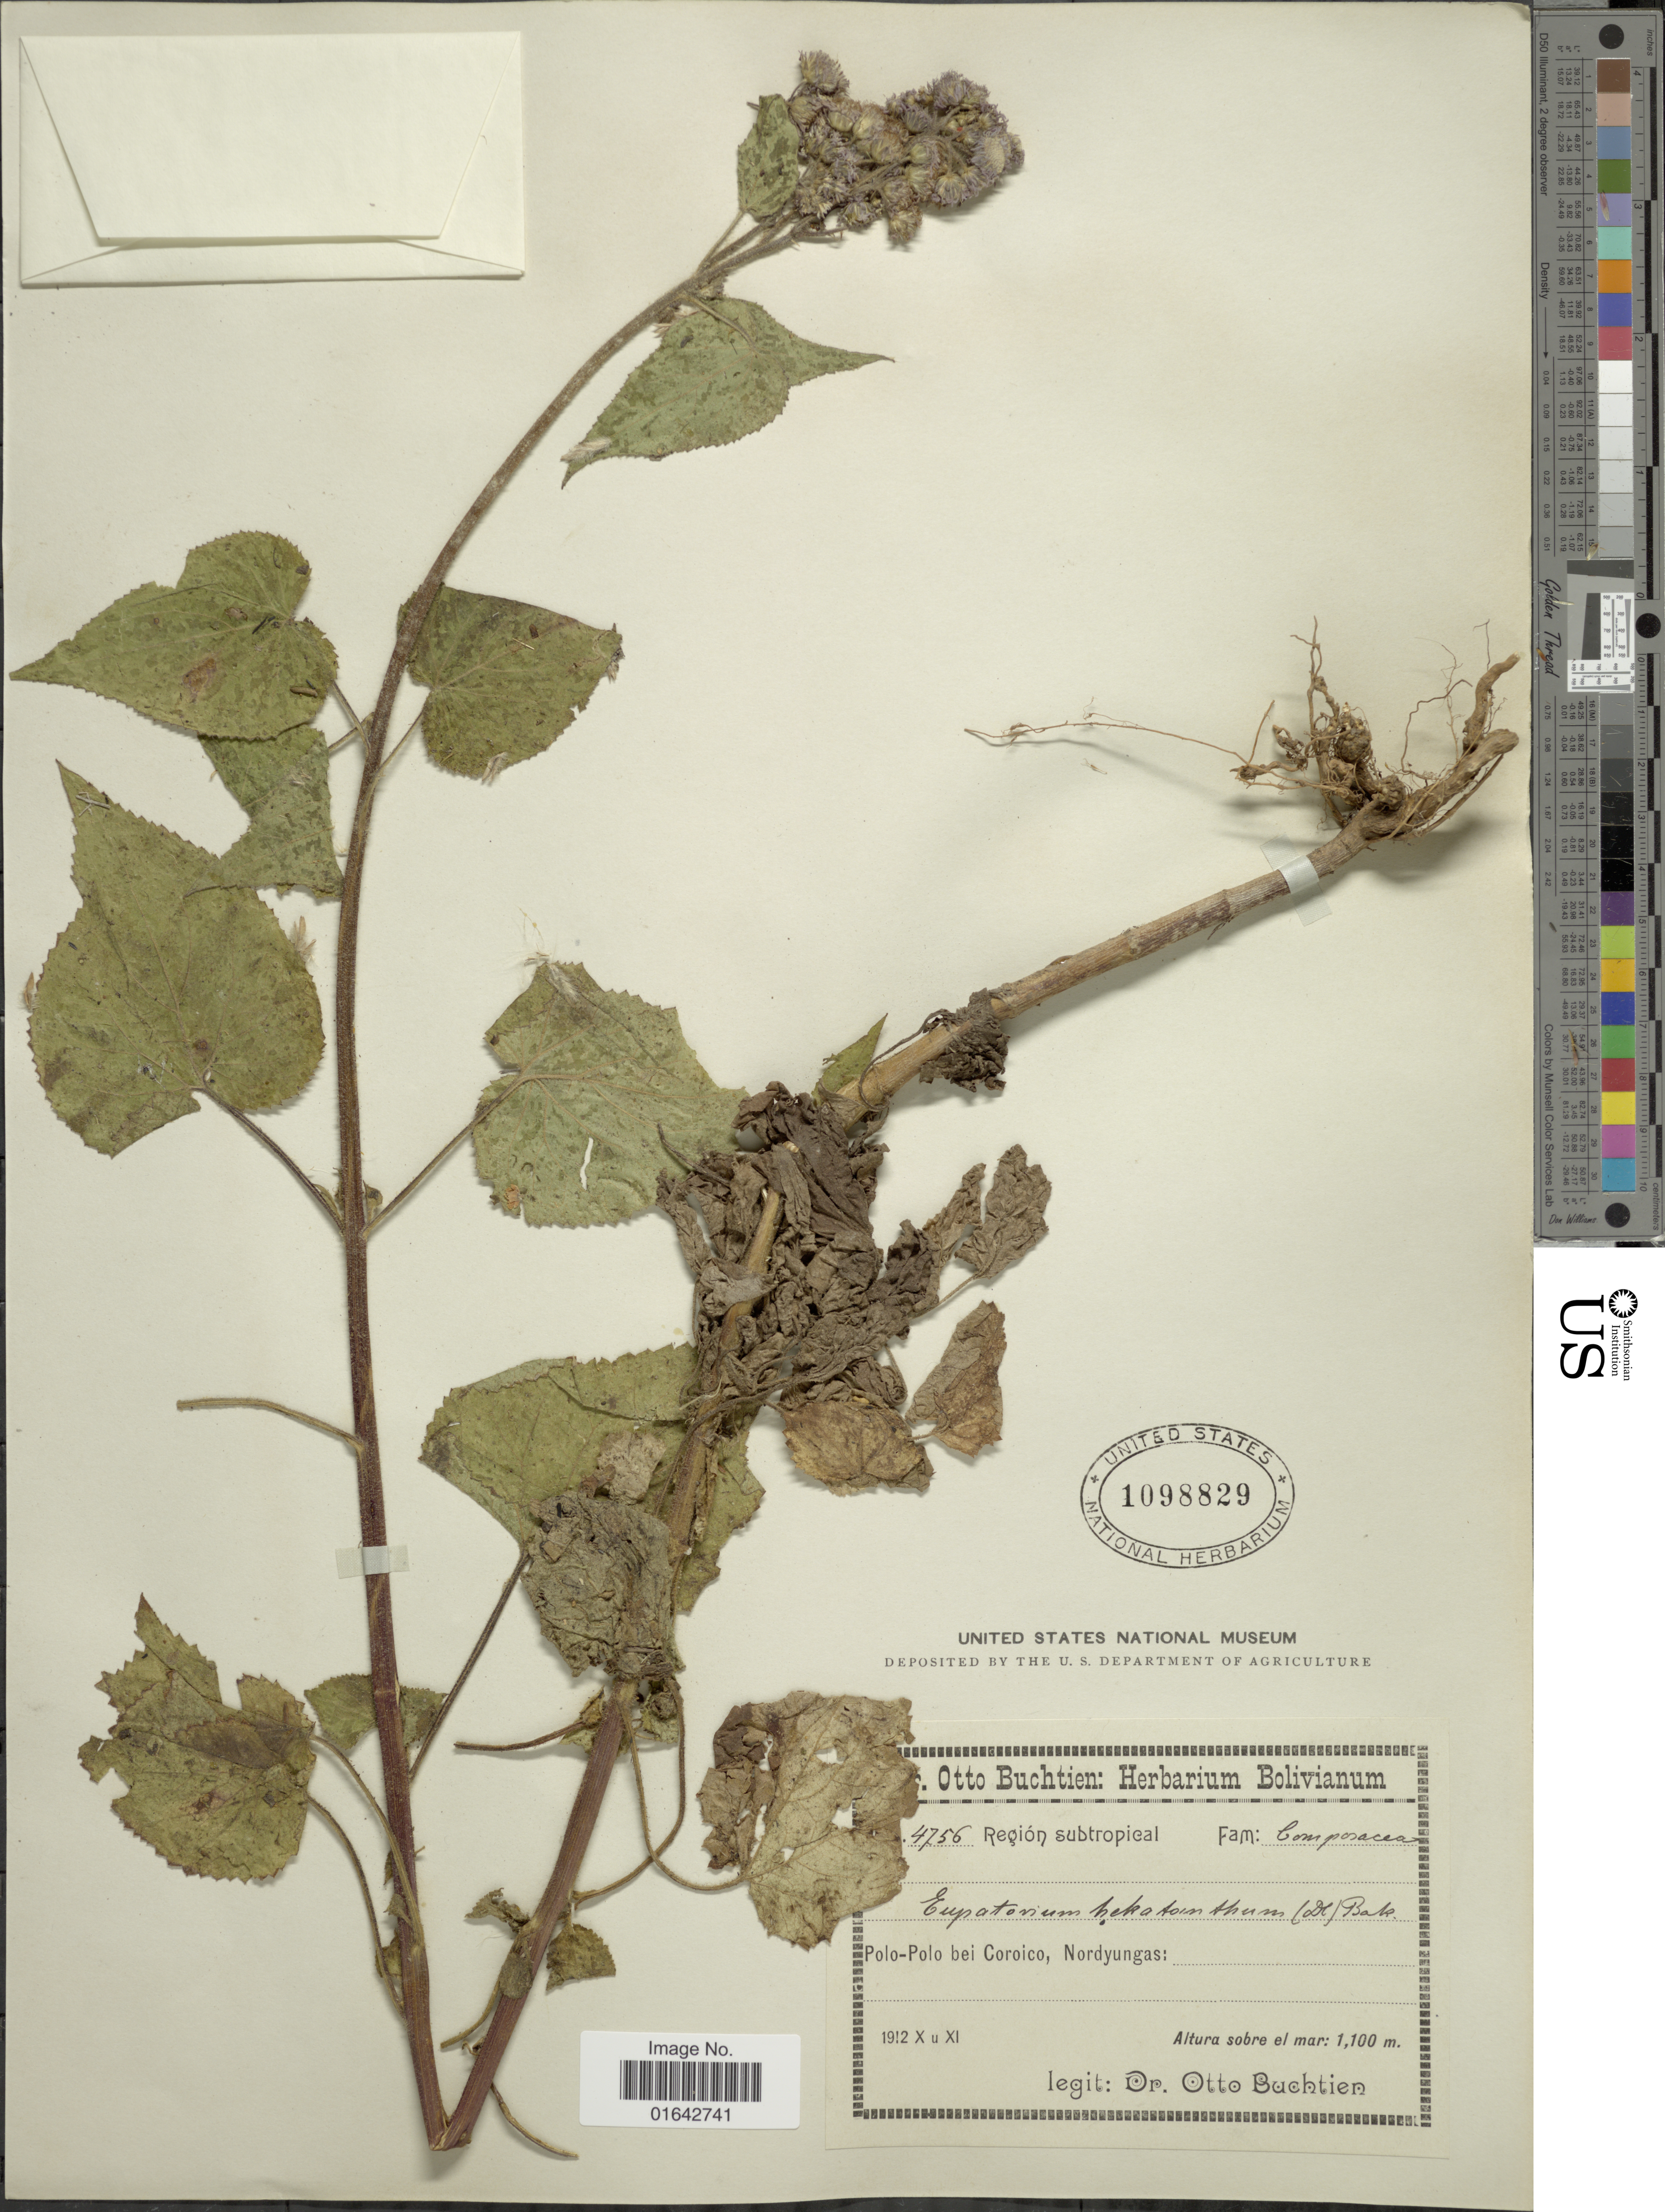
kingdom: Plantae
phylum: Tracheophyta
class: Magnoliopsida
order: Asterales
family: Asteraceae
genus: Urolepis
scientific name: Urolepis hecatantha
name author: (DC.) R.M. King & H. Rob.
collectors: O. Buchtien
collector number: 4756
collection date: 1912-10/1912-11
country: Bolivia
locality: Polo-Polo bei Coroico, Nordyungas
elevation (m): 1100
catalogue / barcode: US 1098829